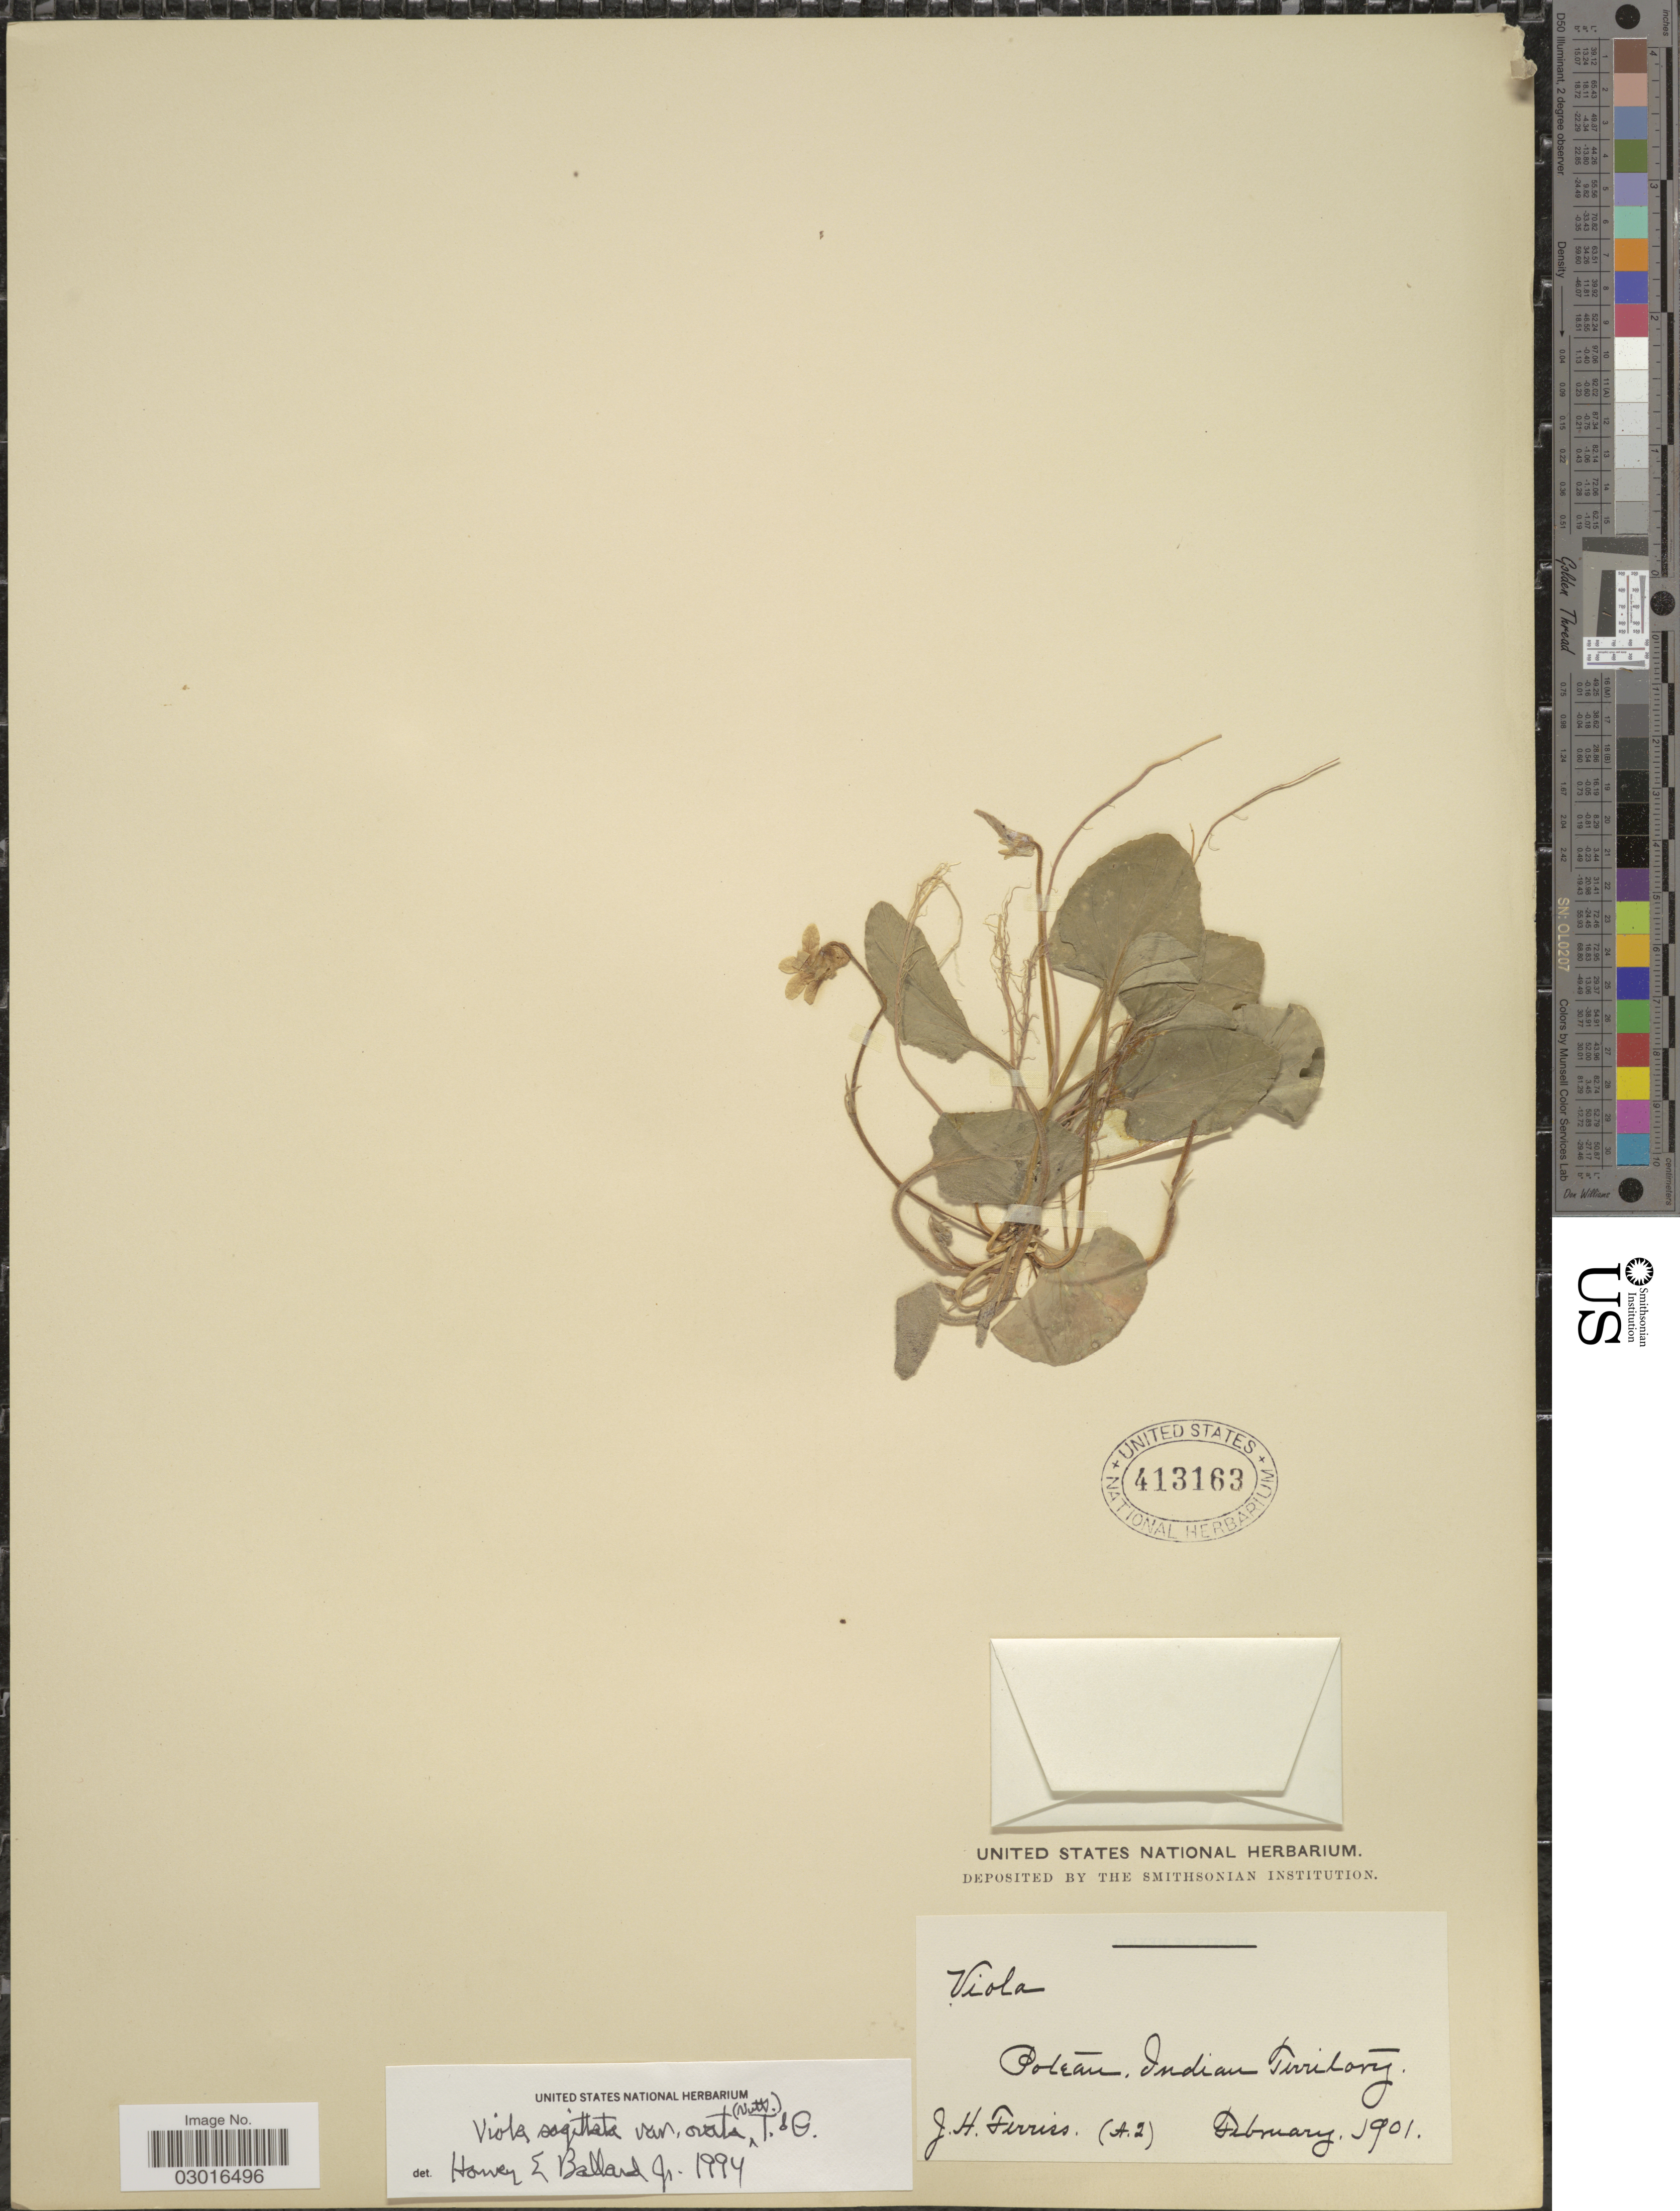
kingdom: Plantae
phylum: Tracheophyta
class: Magnoliopsida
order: Malpighiales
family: Violaceae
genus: Viola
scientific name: Viola sagittata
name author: Aiton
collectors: J. Ferriss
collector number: A2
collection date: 1901-02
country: United States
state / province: Oklahoma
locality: Poteau. Indian Territory.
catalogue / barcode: US 413163